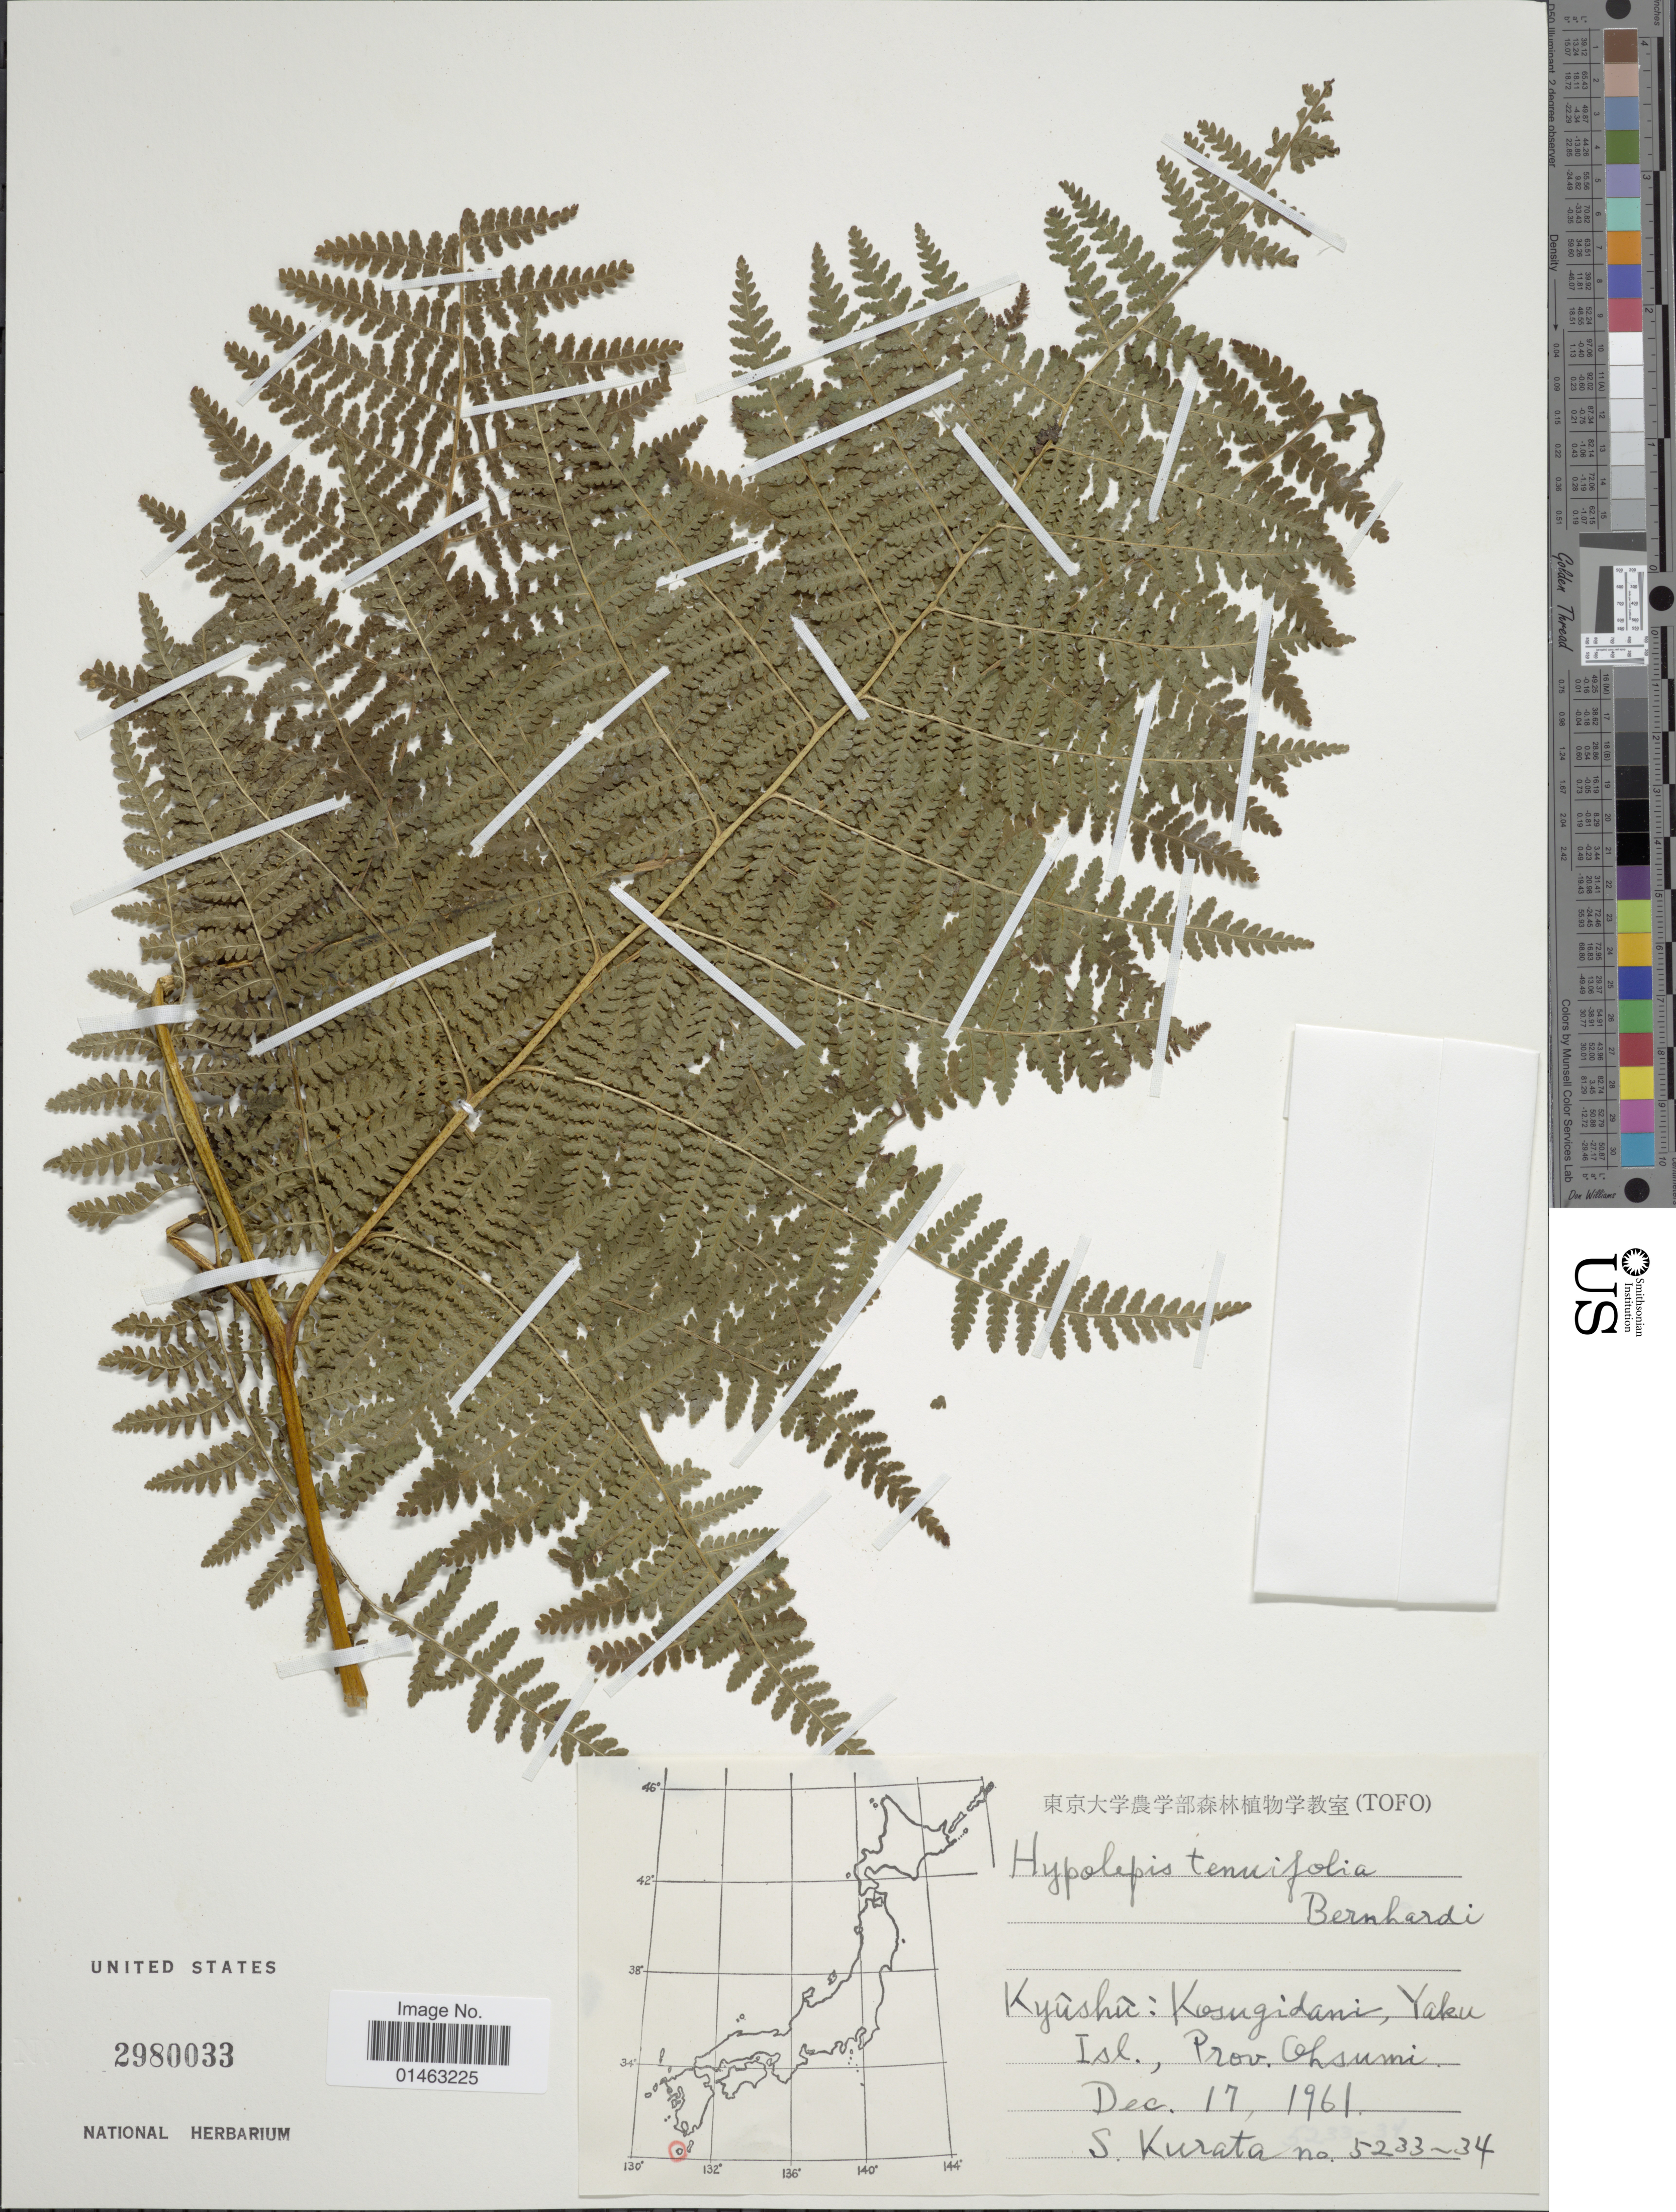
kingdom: Plantae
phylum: Tracheophyta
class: Polypodiopsida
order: Polypodiales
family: Dennstaedtiaceae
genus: Hypolepis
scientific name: Hypolepis tenuifolia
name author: (G. Forst.) Bernh.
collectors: Sa. Kurata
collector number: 5233 - 34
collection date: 1961-12-17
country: Japan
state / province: Kagosima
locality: Kyushu: Kosugidani, Yaku Isl., Prov. Ohsumi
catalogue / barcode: US 2980033